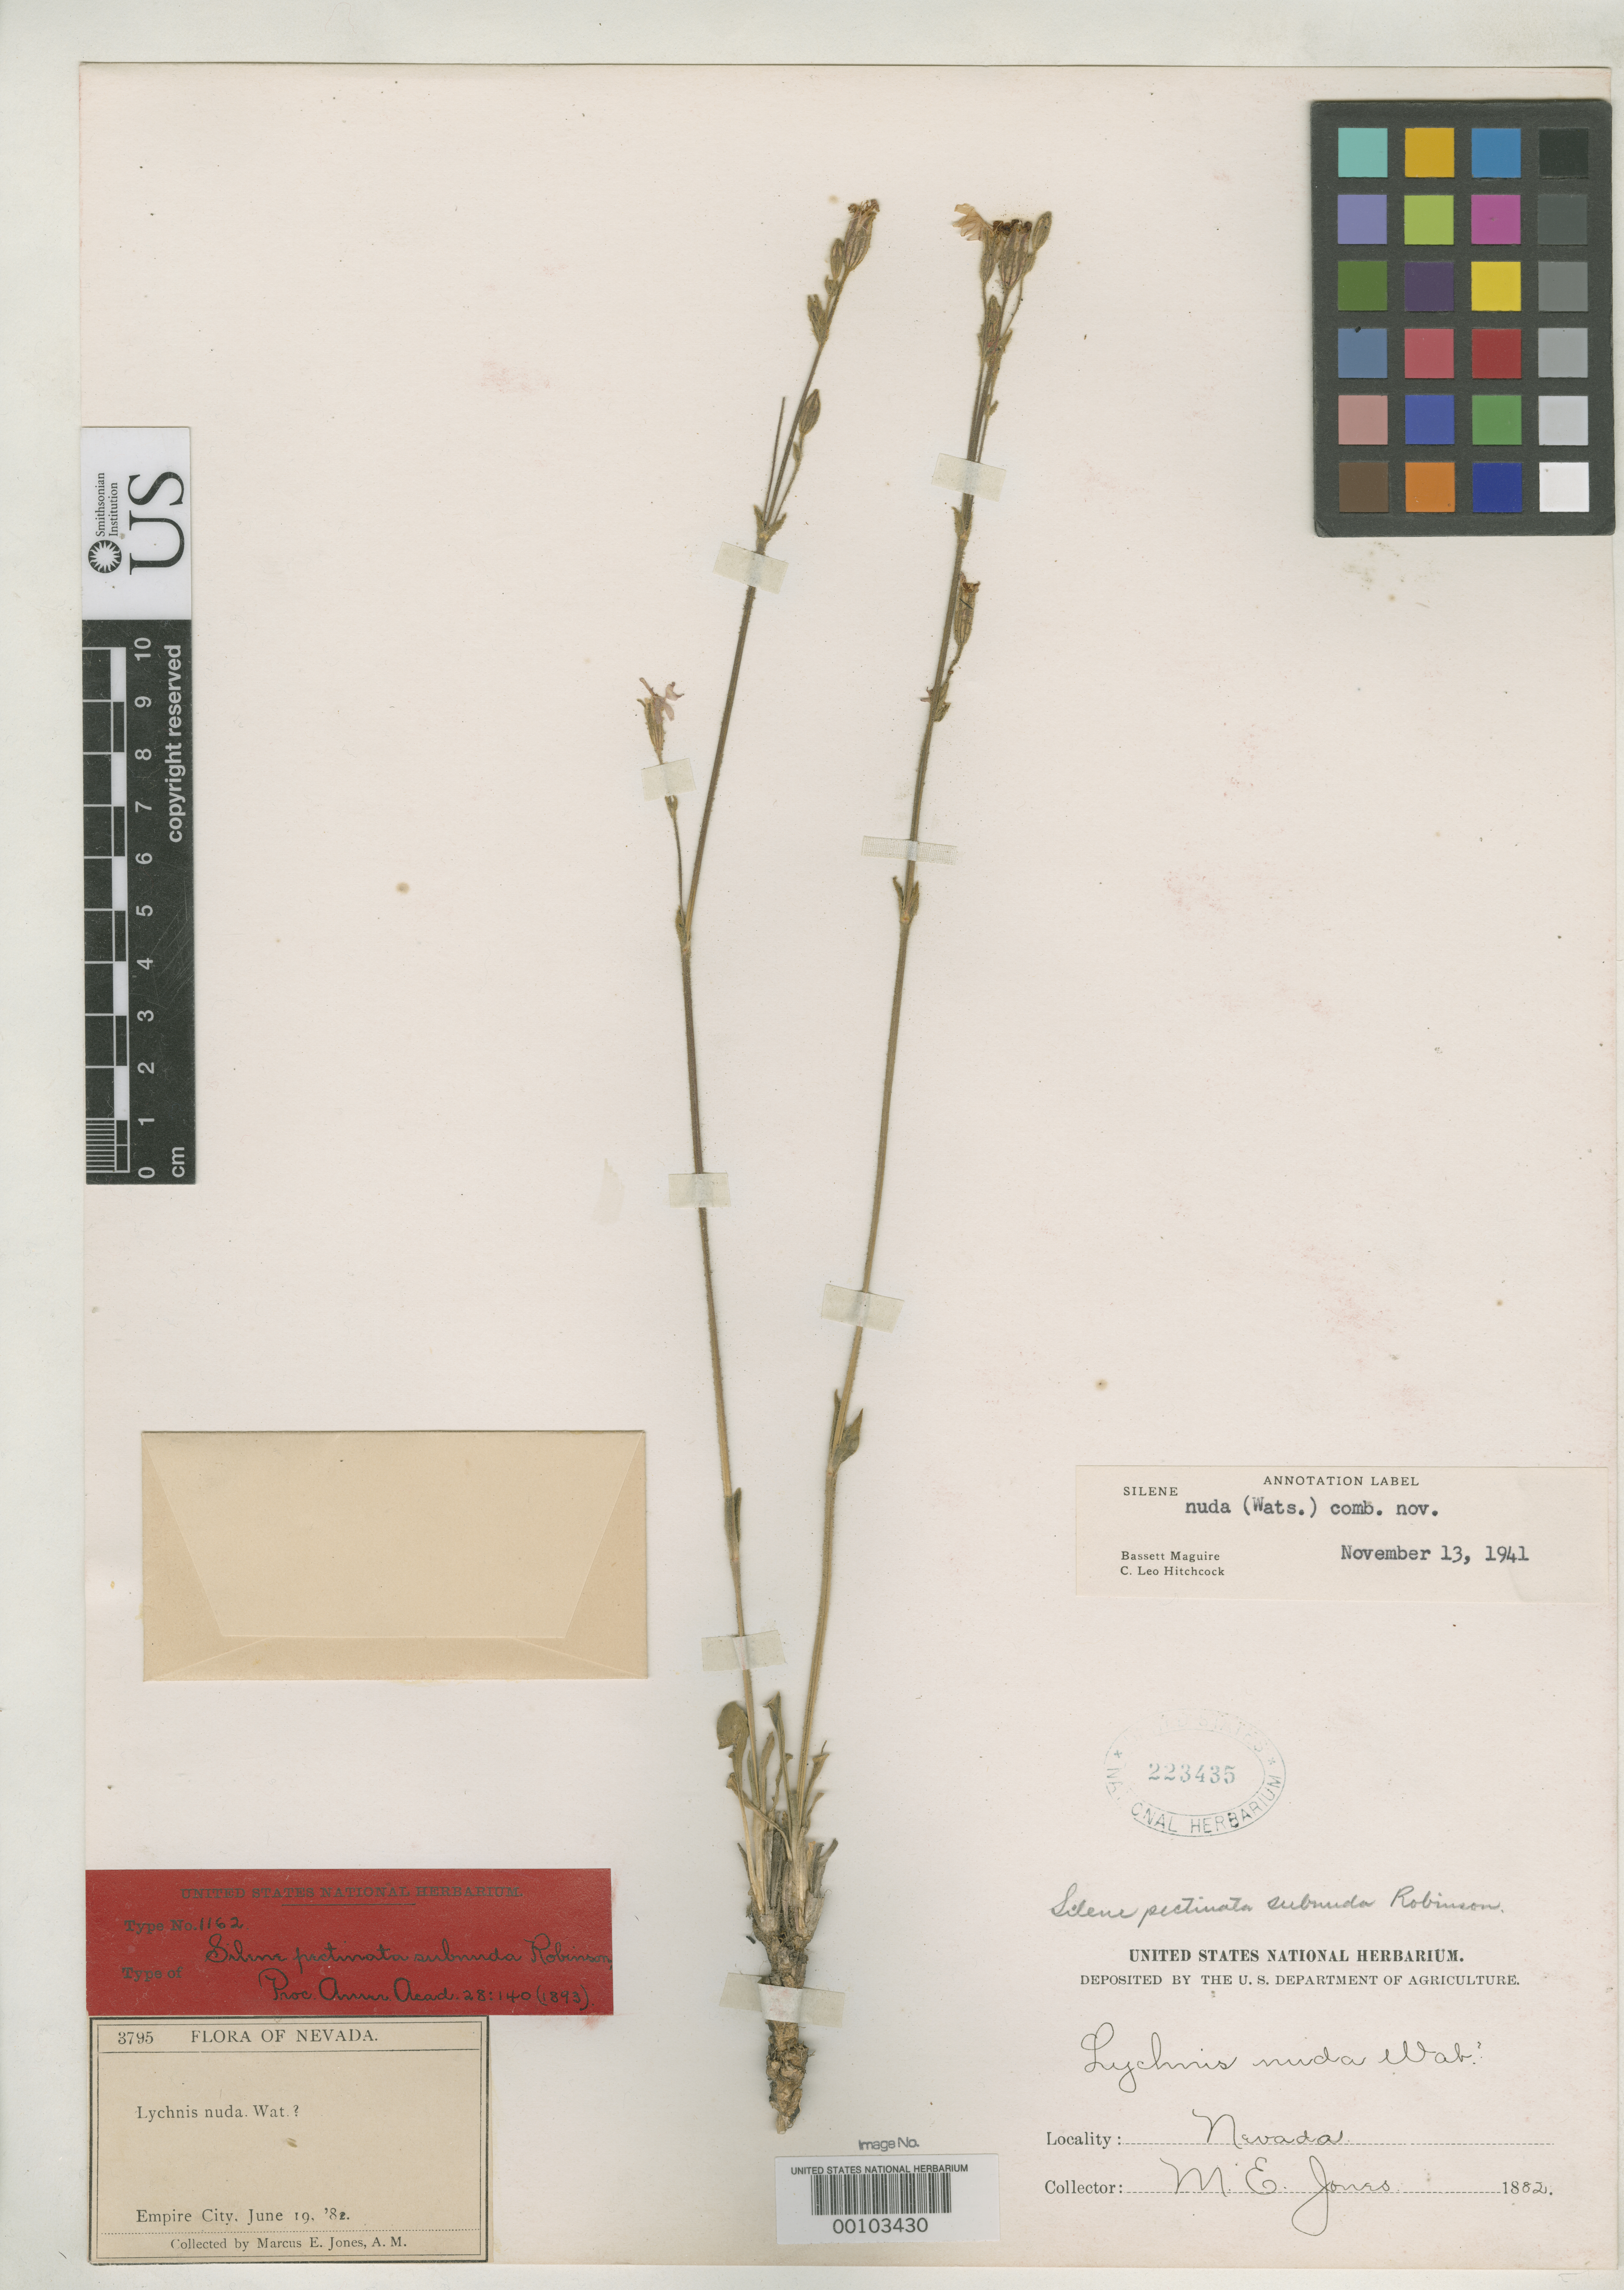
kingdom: Plantae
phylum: Tracheophyta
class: Magnoliopsida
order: Caryophyllales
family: Caryophyllaceae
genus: Silene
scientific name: Silene pectinata var. subnuda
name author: B.L. Rob.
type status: Isotype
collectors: M. E. Jones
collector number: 3795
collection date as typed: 19 Jun 1882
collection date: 1882-06-19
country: United States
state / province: Nevada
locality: Near Empire City.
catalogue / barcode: US 223435